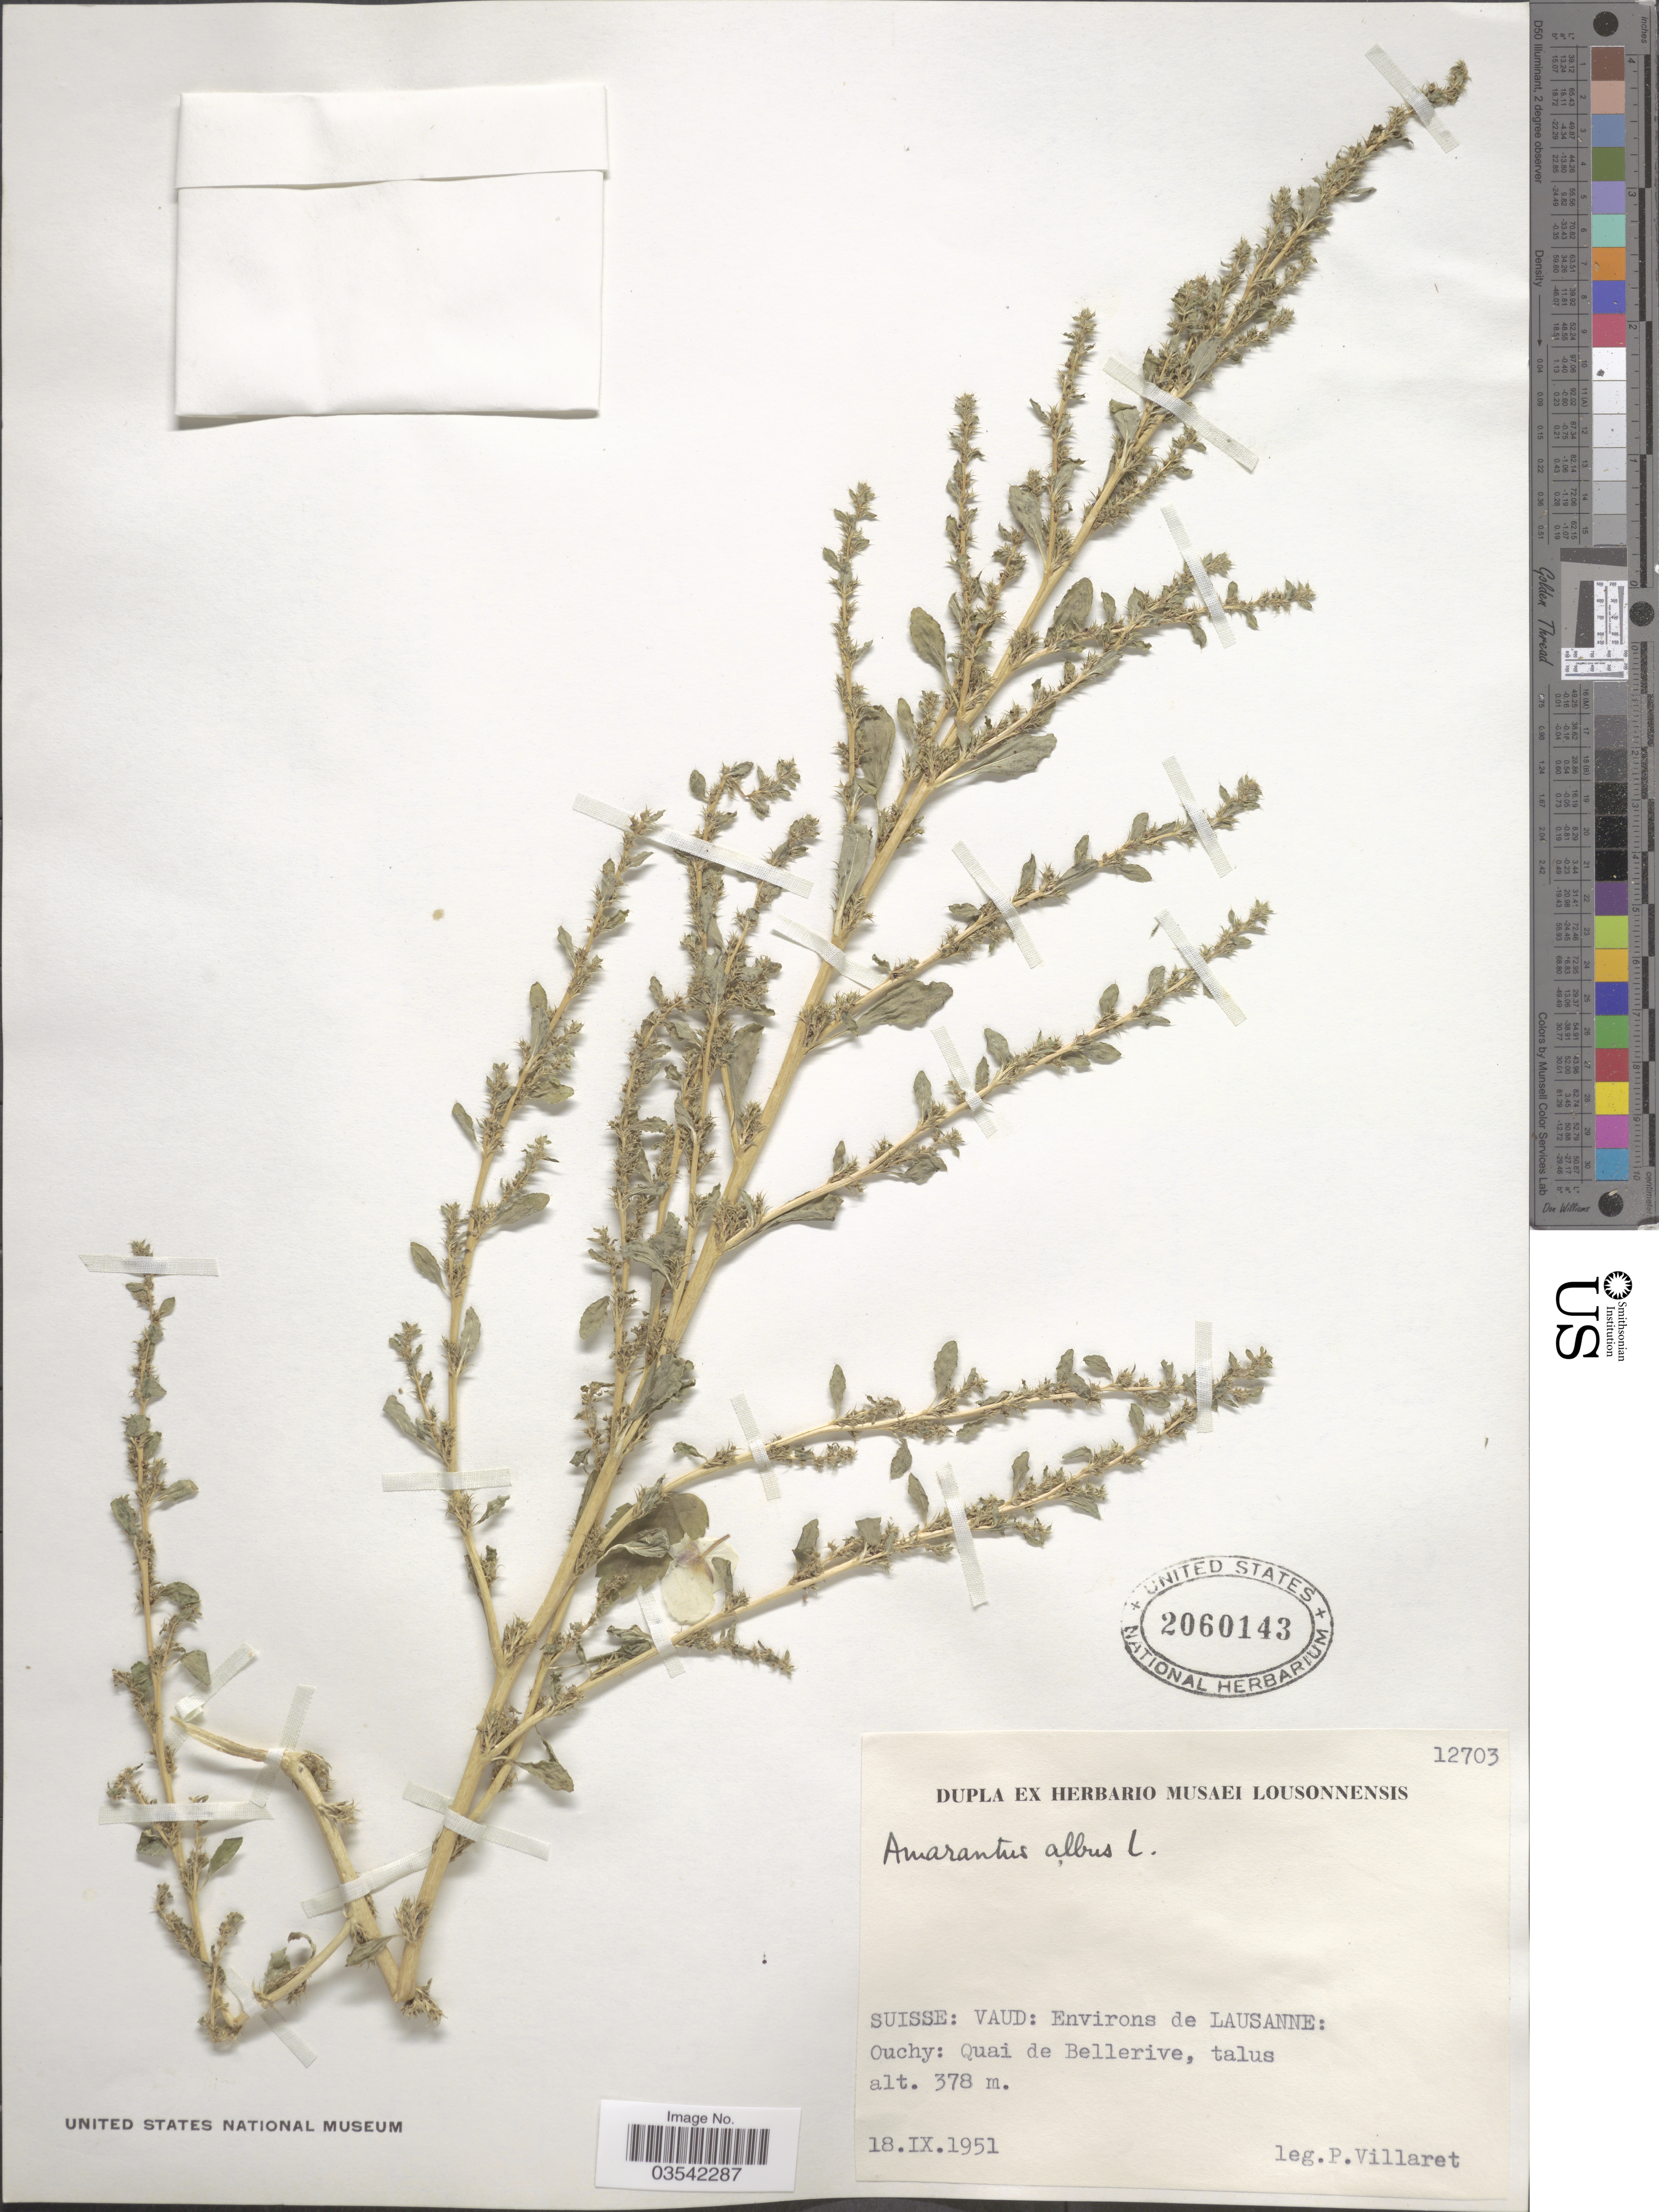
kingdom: Plantae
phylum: Tracheophyta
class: Magnoliopsida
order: Caryophyllales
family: Amaranthaceae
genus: Amaranthus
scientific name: Amaranthus albus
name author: L.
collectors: P. Villaret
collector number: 12703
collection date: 1951-09-18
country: Switzerland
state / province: Vaud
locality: Suisse: Environs de Lausanne: Ouchy: Quai de Bellerive, talus.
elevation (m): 378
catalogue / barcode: US 2060143